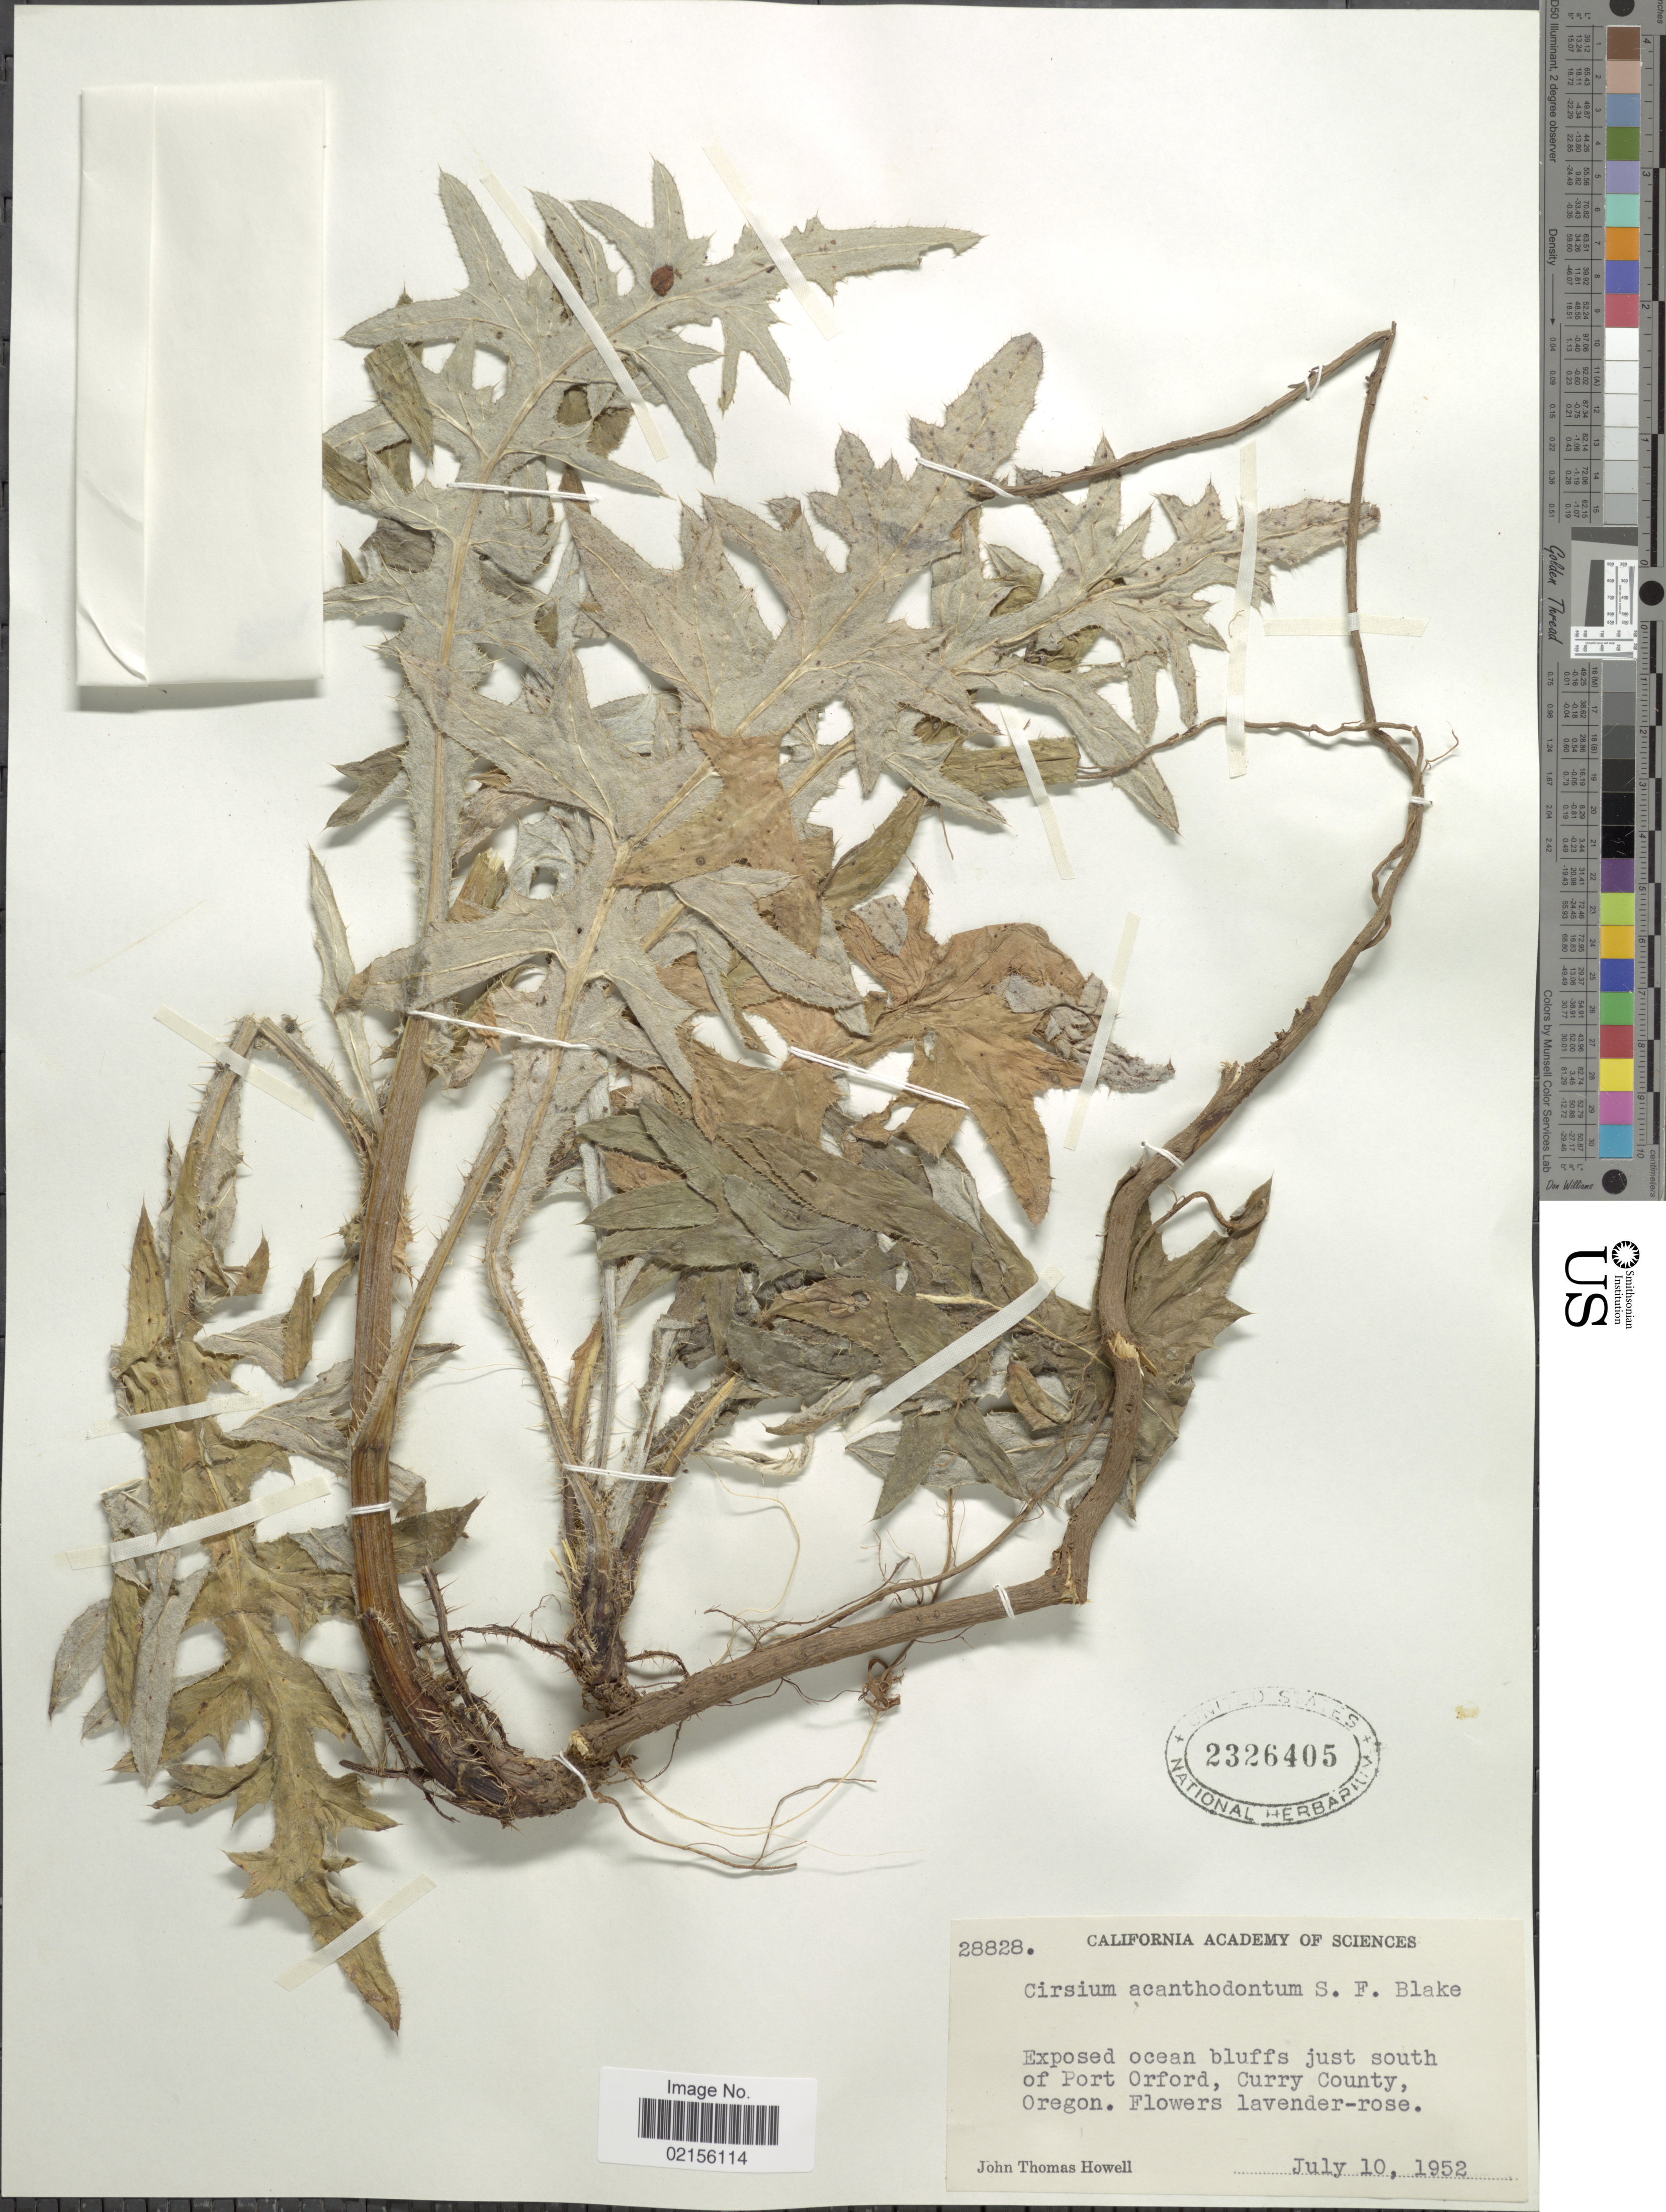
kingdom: Plantae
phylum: Tracheophyta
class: Magnoliopsida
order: Asterales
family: Asteraceae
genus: Cirsium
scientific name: Cirsium remotifolium var. rivulare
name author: Jeps.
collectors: J. T. Howell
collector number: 28828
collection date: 1952-07-10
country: United States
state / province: Oregon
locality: Exposed ocean bluffs just south of Port Orford, Curry County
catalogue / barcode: US 2326405